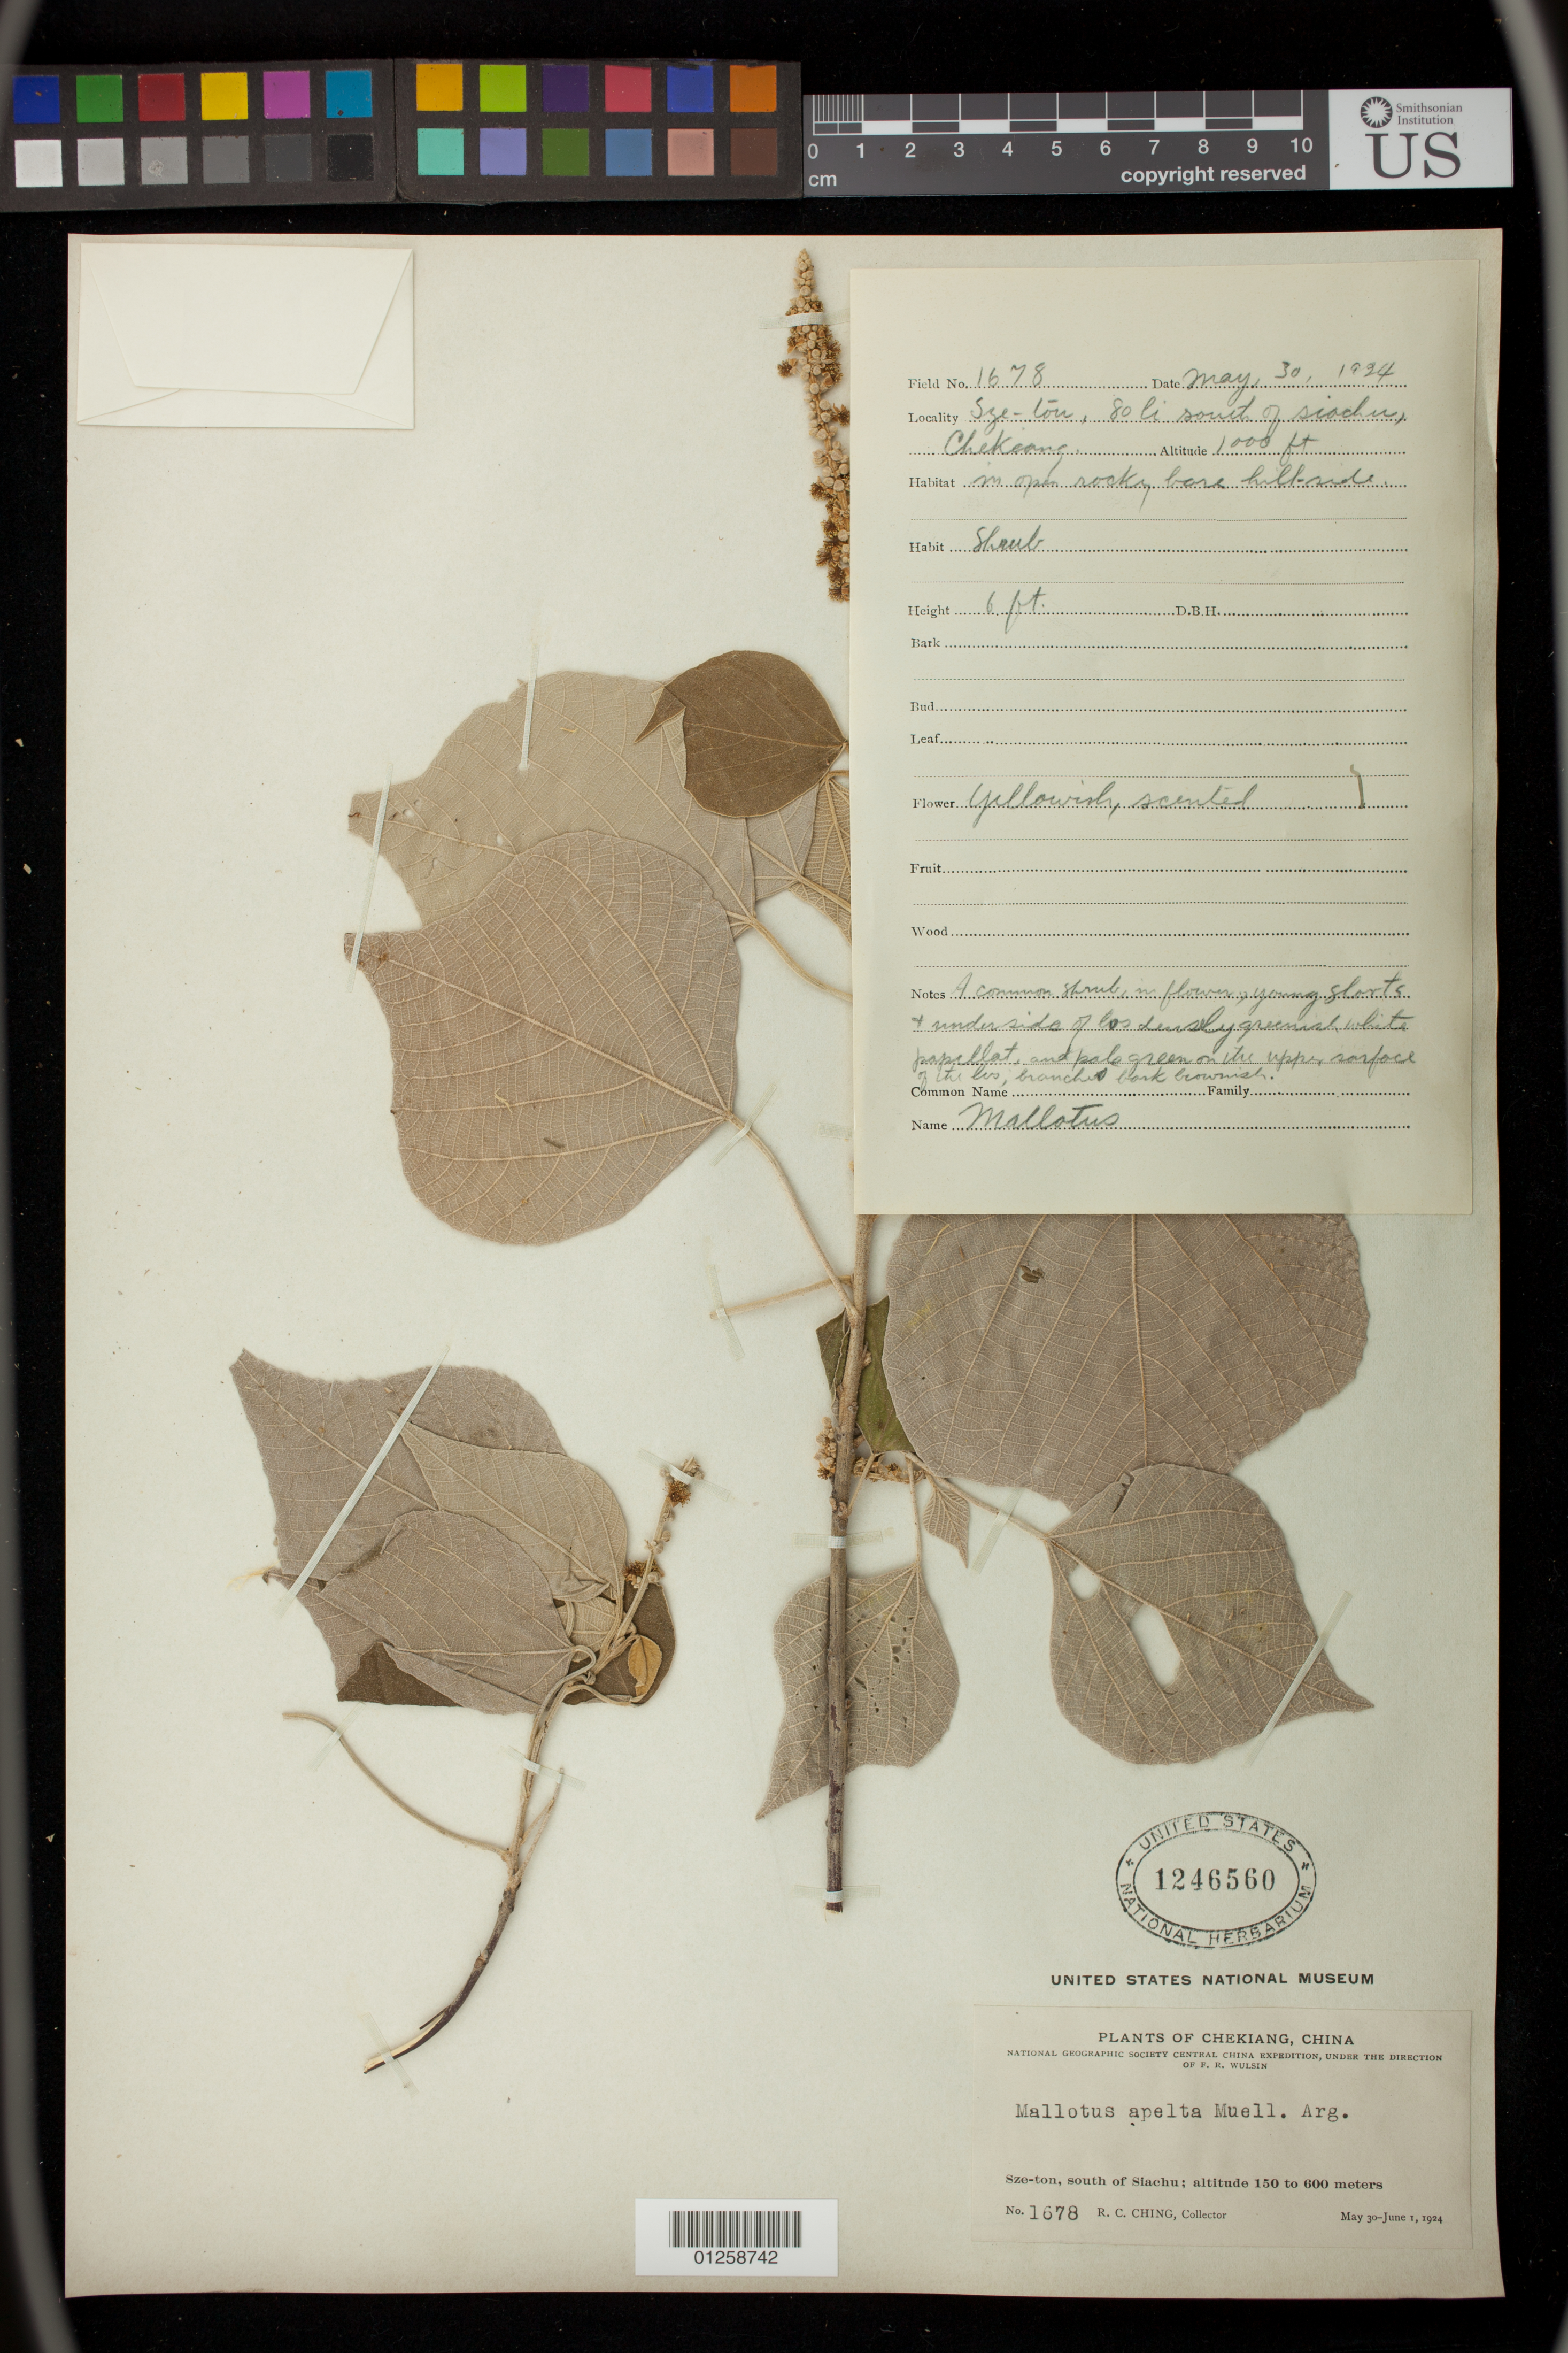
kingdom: Plantae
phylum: Tracheophyta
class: Magnoliopsida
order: Malpighiales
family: Euphorbiaceae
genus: Mallotus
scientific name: Mallotus apelta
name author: (Lour.) Müll. Arg.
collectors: R. C. Ching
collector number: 1678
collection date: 1924-05-30/1924-06-01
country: China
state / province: Zhejiang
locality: Sze-ton, south of Siachu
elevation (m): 150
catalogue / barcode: US 1246560